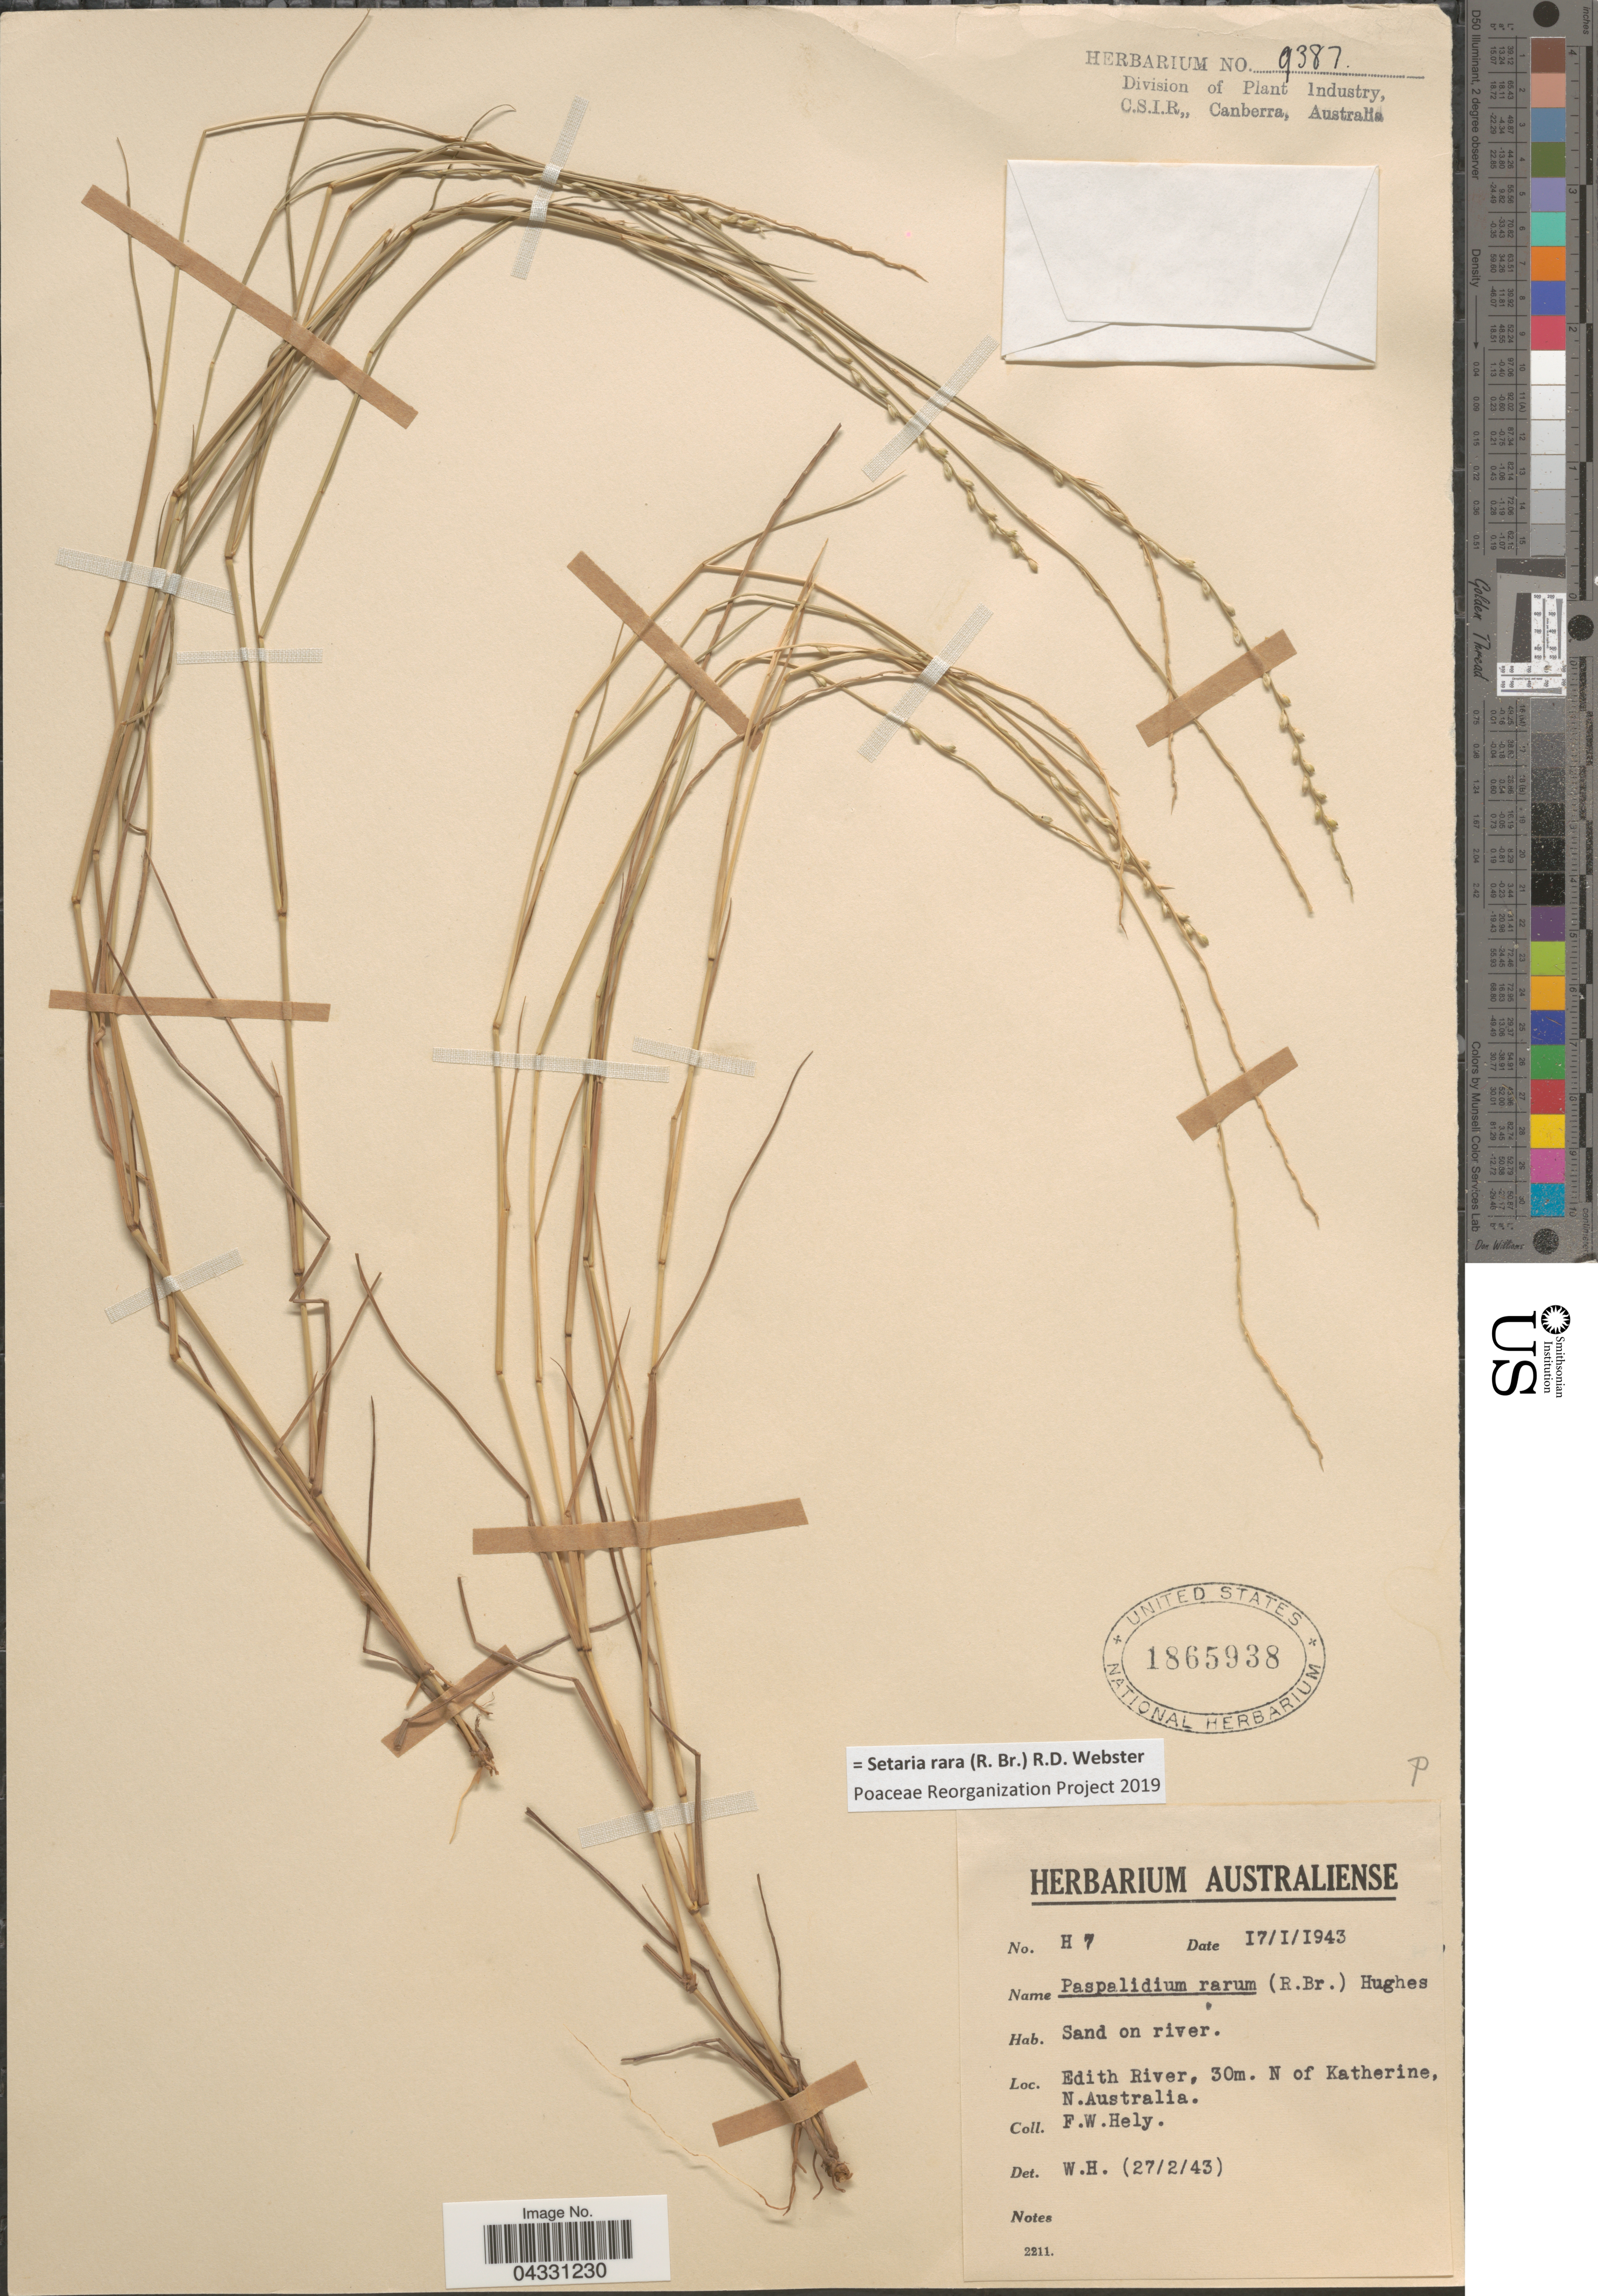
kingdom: Plantae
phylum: Tracheophyta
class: Liliopsida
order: Poales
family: Poaceae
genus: Setaria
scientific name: Setaria rara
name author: (R. Br.) R.D. Webster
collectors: F. Hely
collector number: H7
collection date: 1943-01-17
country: Australia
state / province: Northern Territory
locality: Edith River, 30m. N of Katherine, N. Australia.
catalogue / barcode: US 1865938